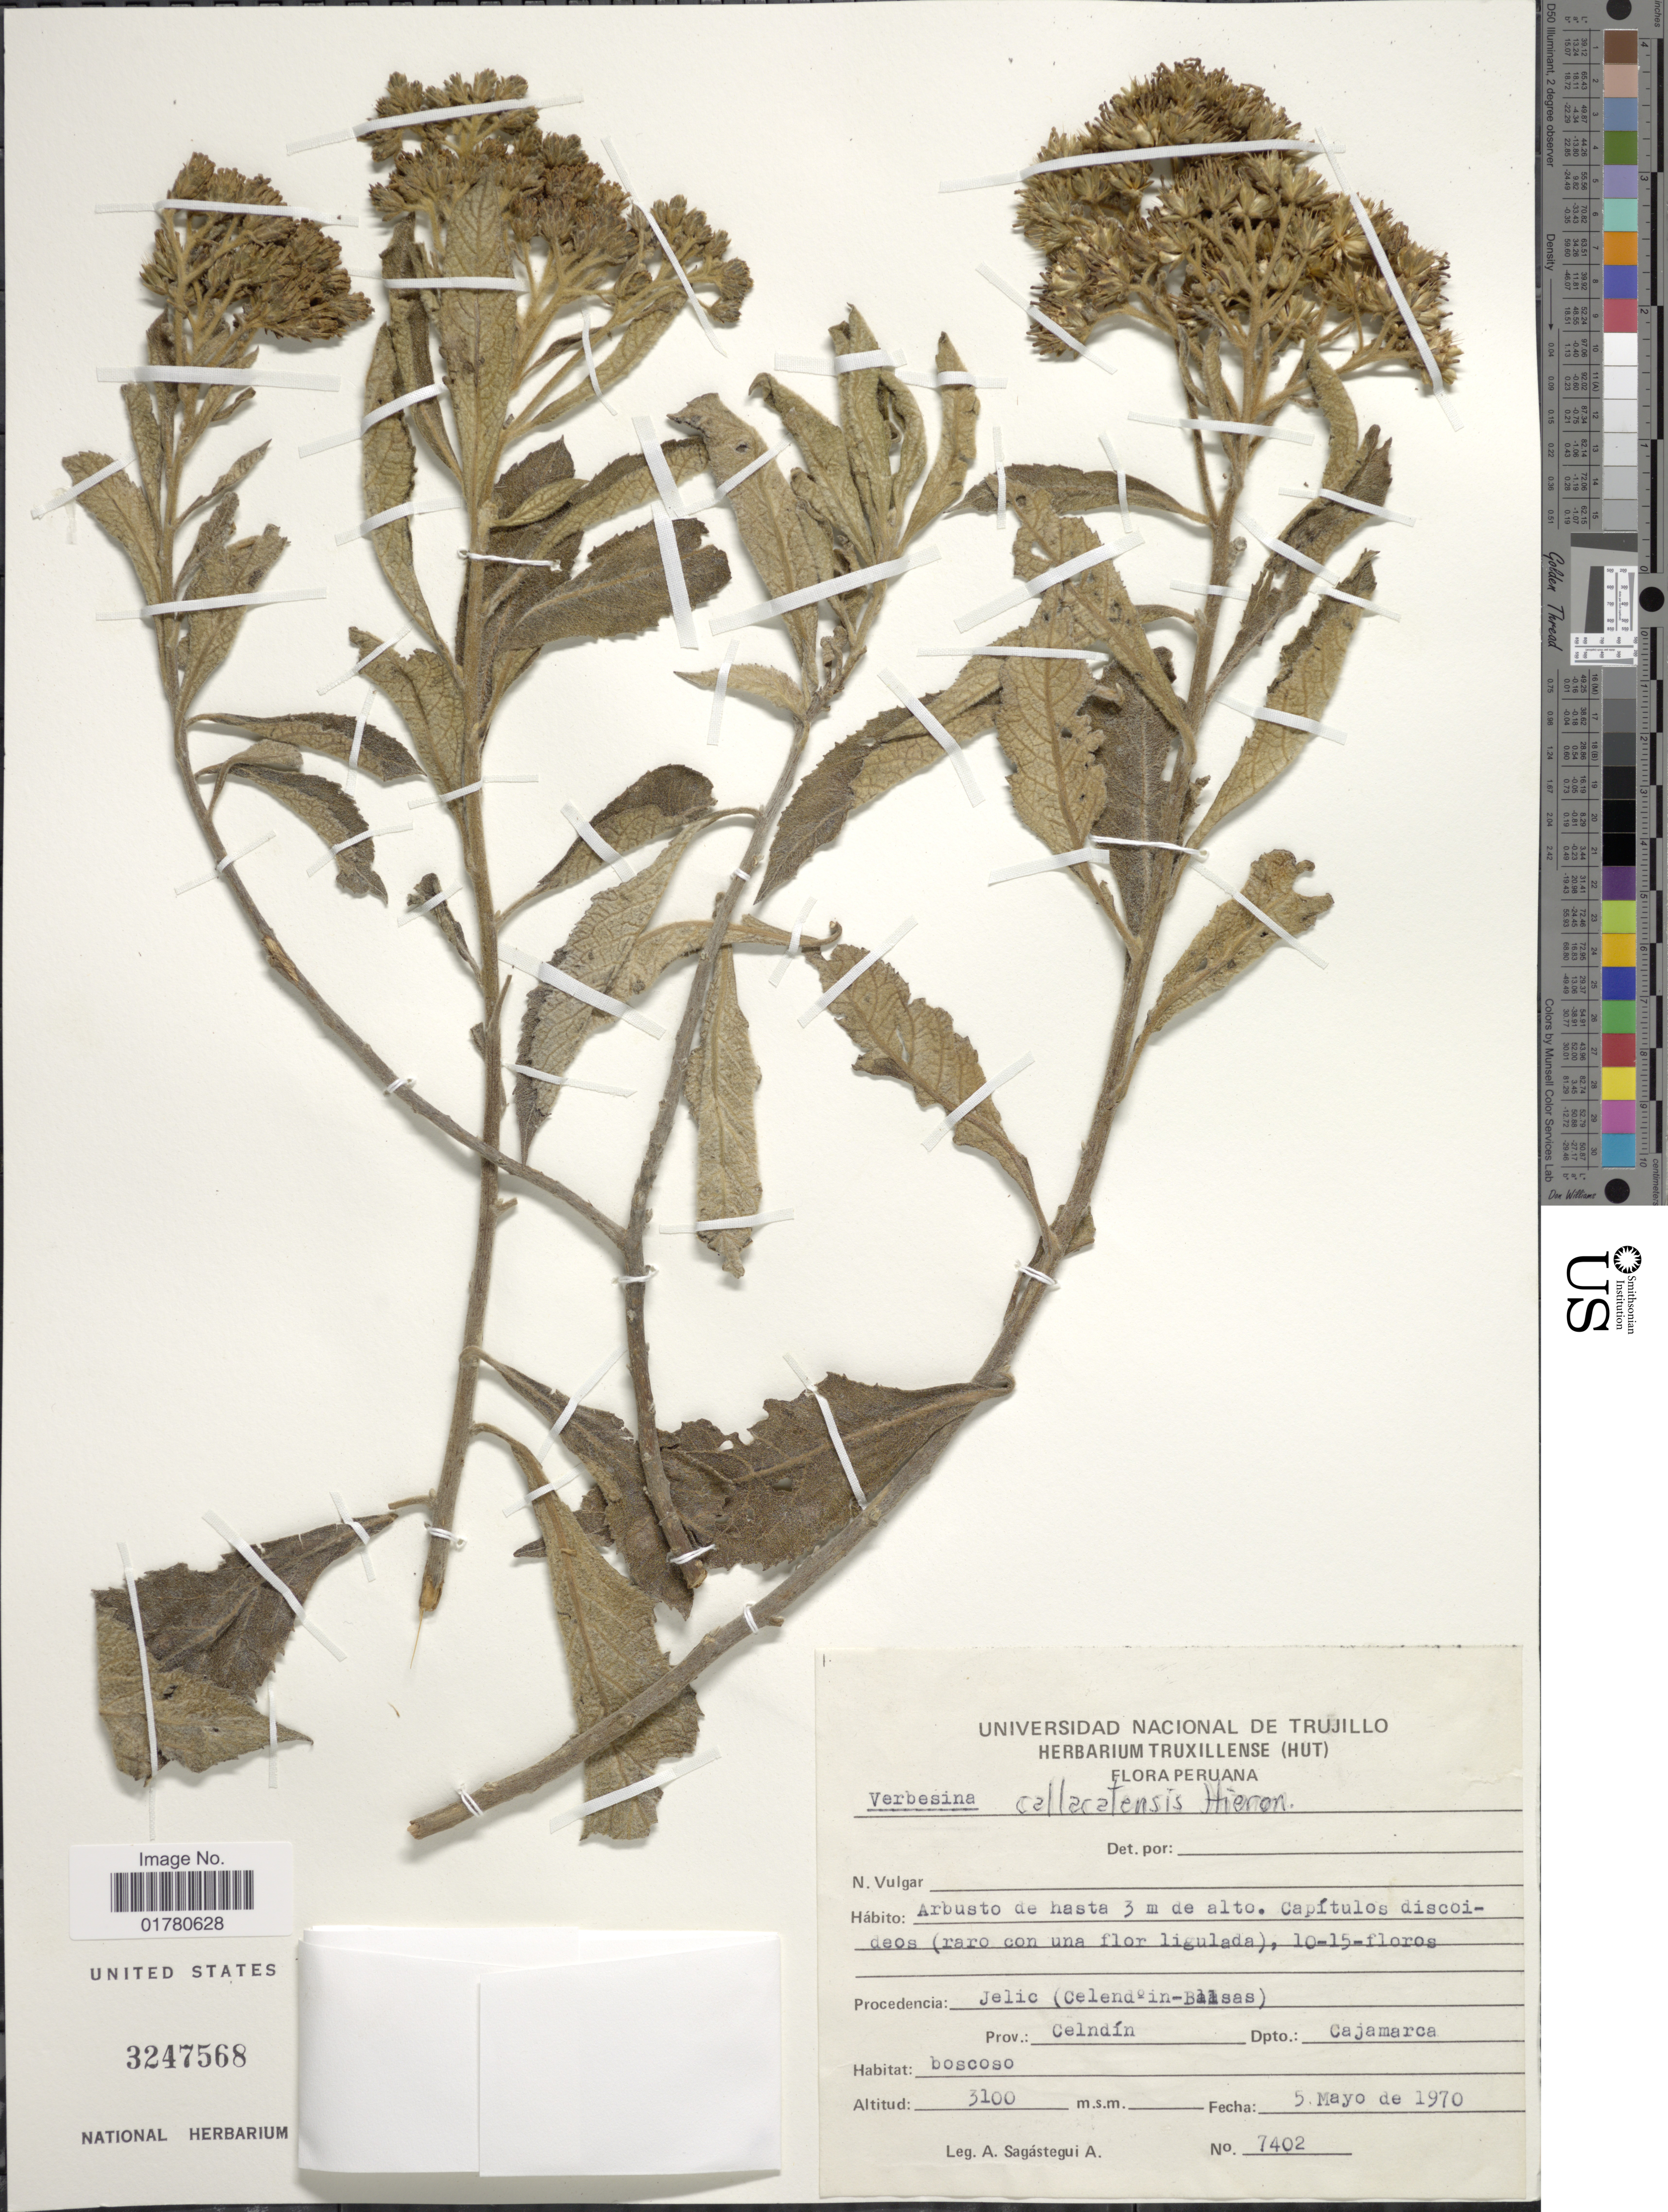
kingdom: Plantae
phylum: Tracheophyta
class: Magnoliopsida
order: Asterales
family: Asteraceae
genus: Verbesina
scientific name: Verbesina callacatensis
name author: Hieron.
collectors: A. Sagástegui A.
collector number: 7402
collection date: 1970-05-05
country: Peru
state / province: Cajamarca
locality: Jelic (Celed° in Balsas), Prov. Celndín, Dpto Cajamarca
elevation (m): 3100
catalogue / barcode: US 3247568